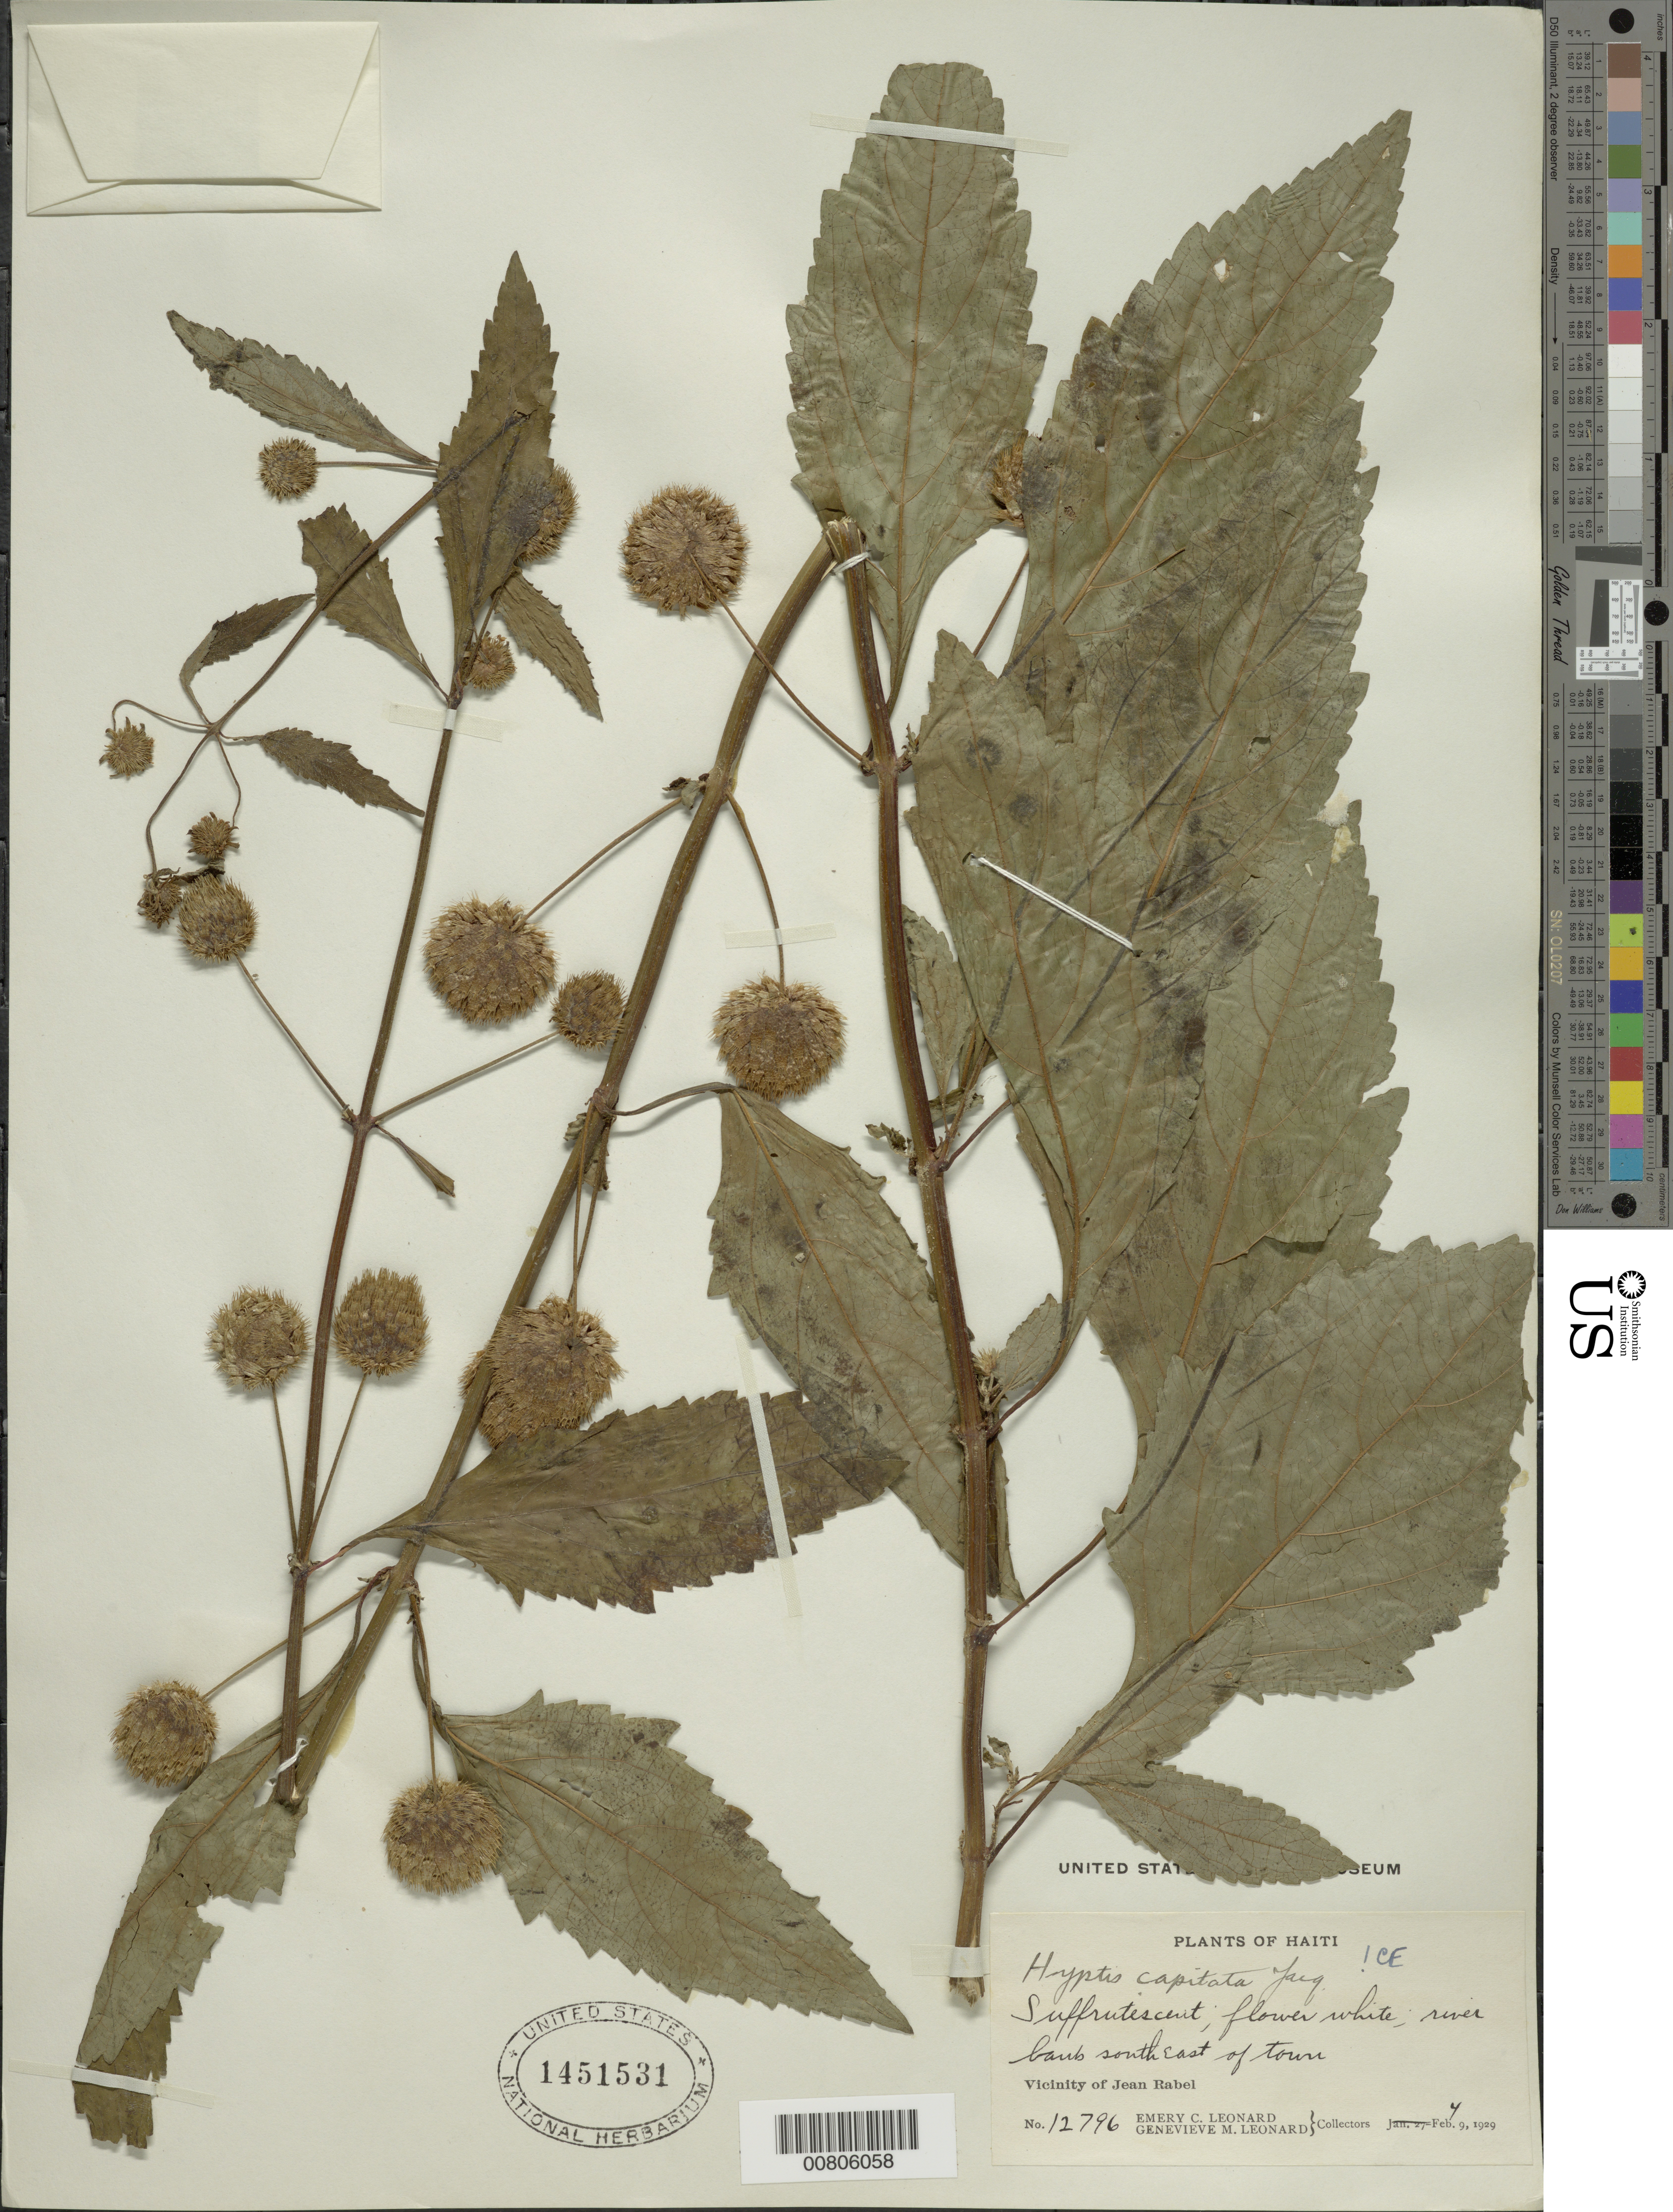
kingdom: Plantae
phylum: Tracheophyta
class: Magnoliopsida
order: Lamiales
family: Lamiaceae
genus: Hyptis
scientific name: Hyptis capitata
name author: Jacq.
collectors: E. C. Leonard & G. M. Leonard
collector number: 12796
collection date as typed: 04 Feb 1929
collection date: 1929-02-04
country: Haiti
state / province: Nord-Ouest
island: Hispaniola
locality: Vicinity of Jean Rabel, SE of town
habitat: River banks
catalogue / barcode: US 1451531